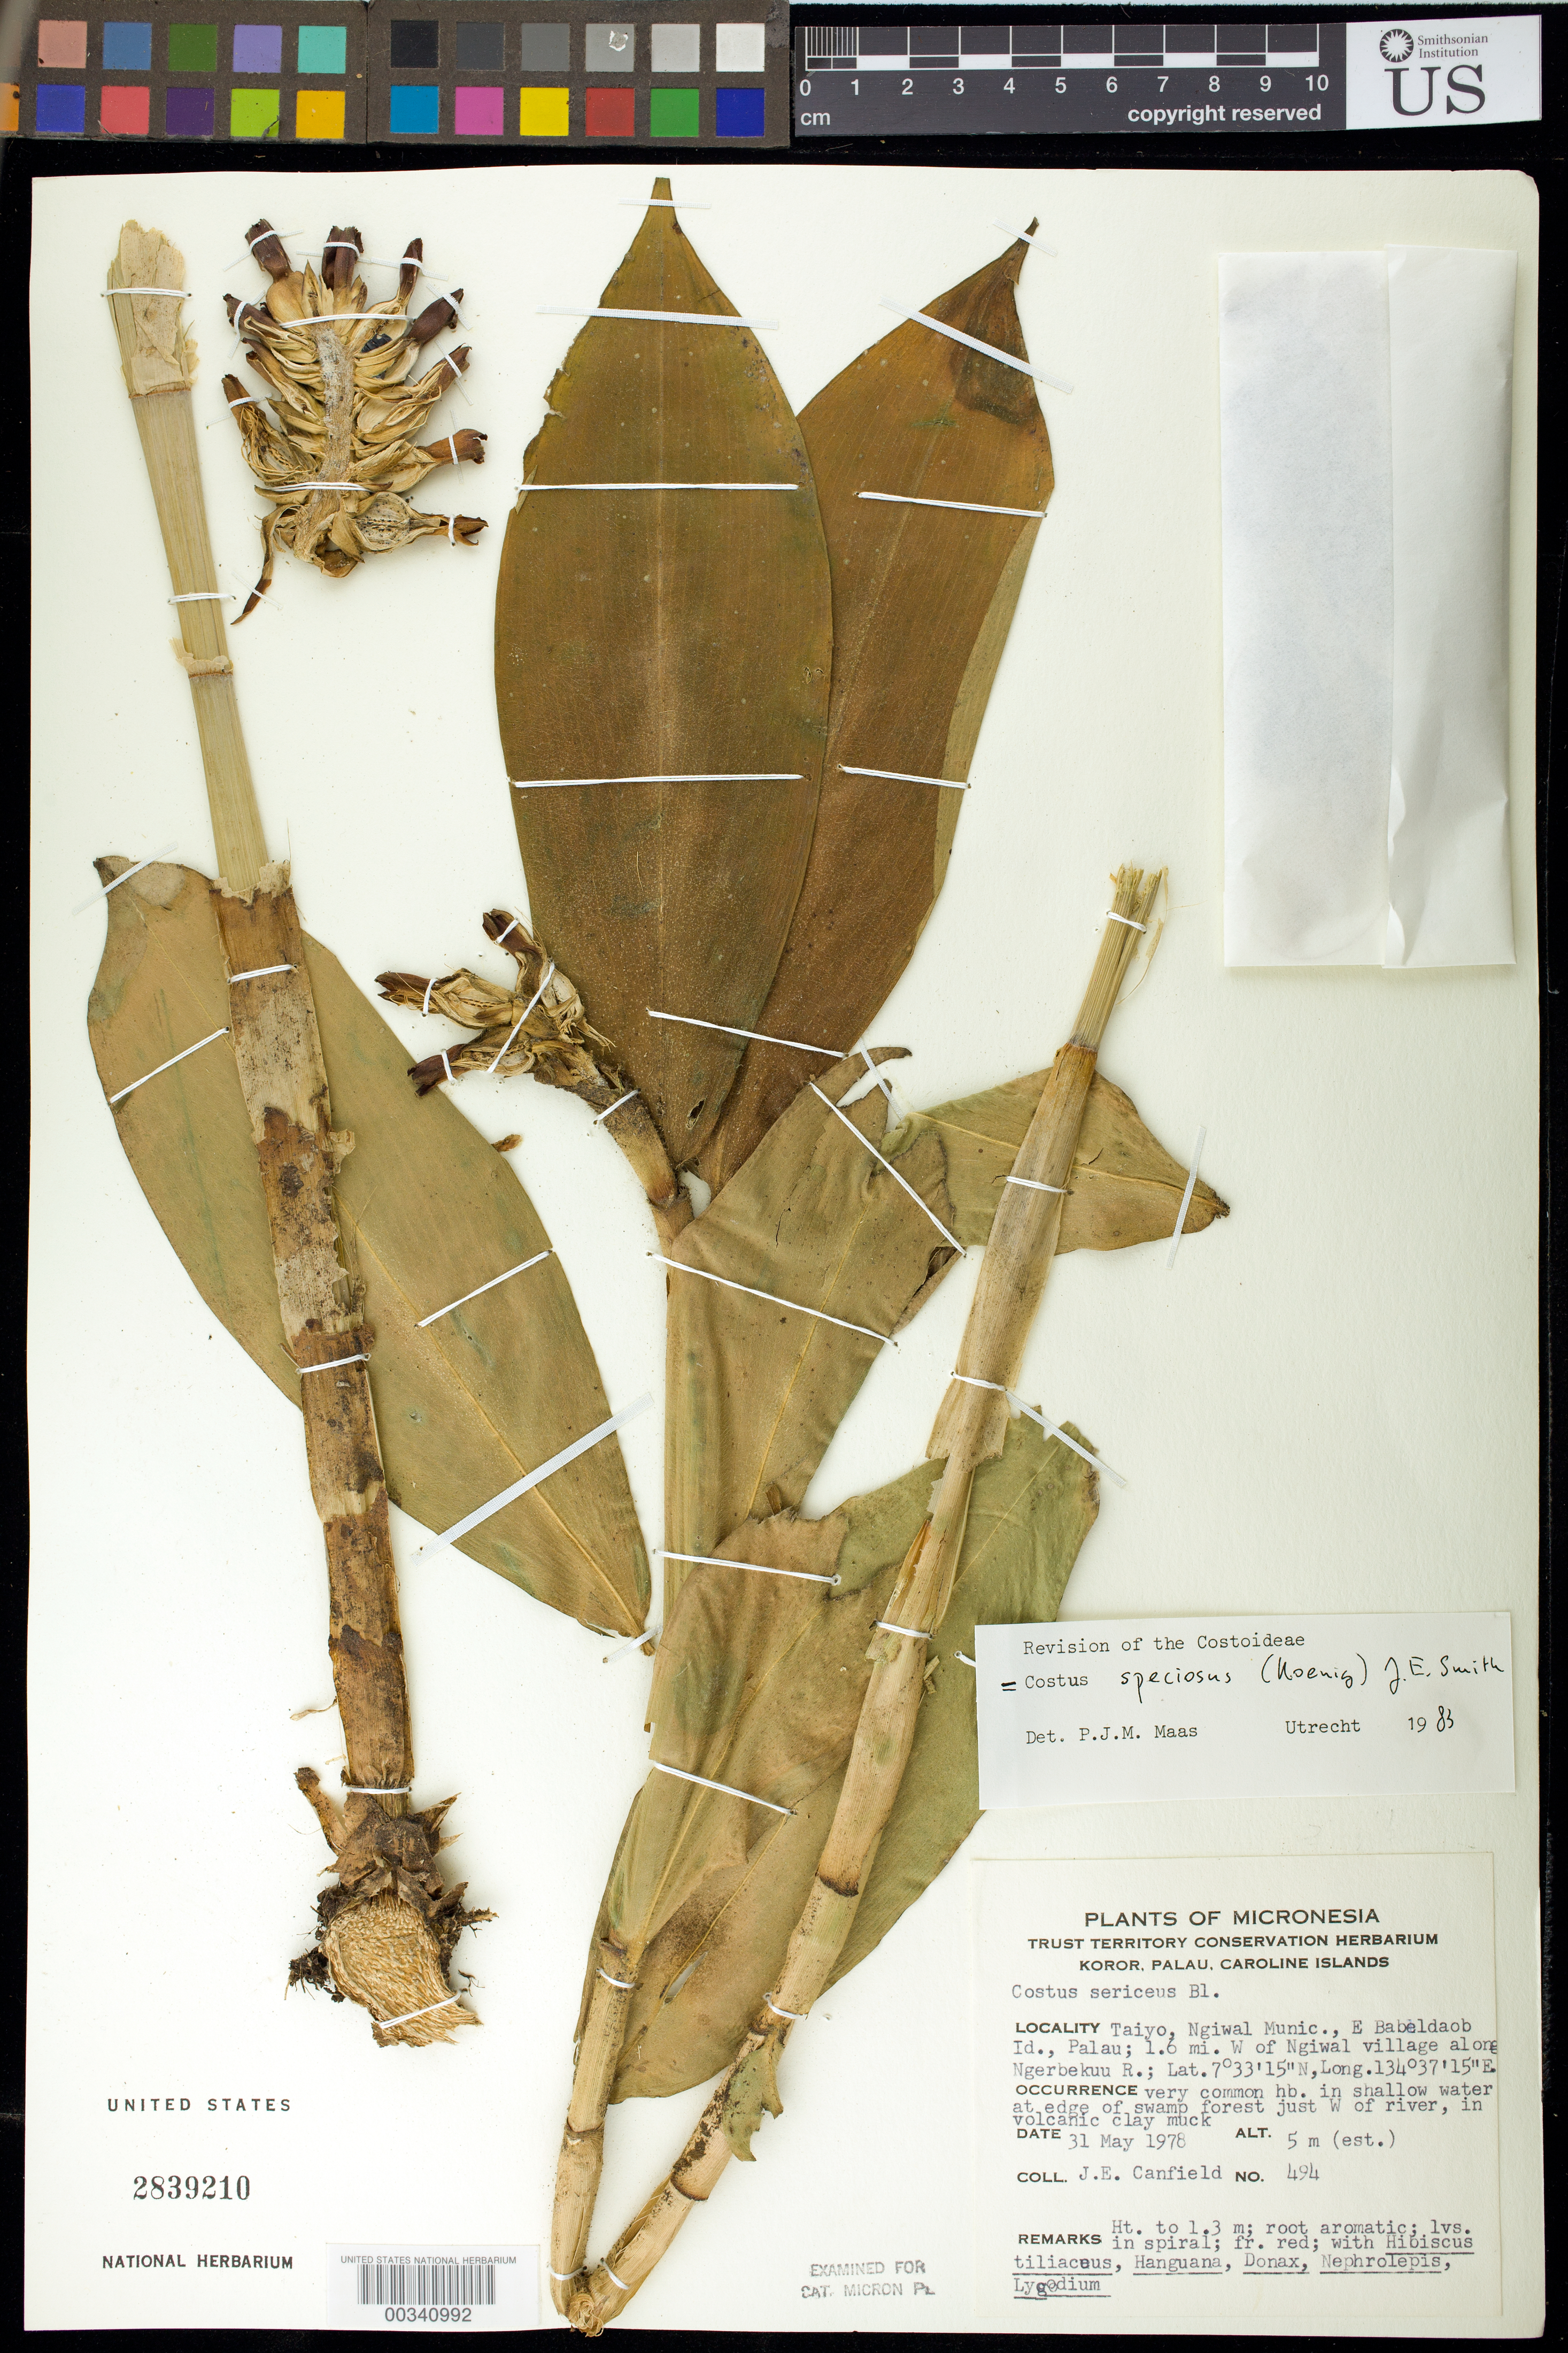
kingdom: Plantae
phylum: Tracheophyta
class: Liliopsida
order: Zingiberales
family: Costaceae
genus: Hellenia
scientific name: Hellenia speciosa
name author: (J. Koenig) S.R. Dutta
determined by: Wagner, W. L., (BOT), Smithsonian Institution - National Museum of Natural History (UNITED STATES)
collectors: J. E. Canfield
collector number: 494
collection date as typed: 31 May 1978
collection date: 1978-05-31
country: Palau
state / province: Ngiwal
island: Babeldaob [Babelthuap]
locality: Taiyo, Ngiwal Mun., E Babeldaob I., ; 1.6 mi W of Ngiwal...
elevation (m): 5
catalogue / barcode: US 2839210